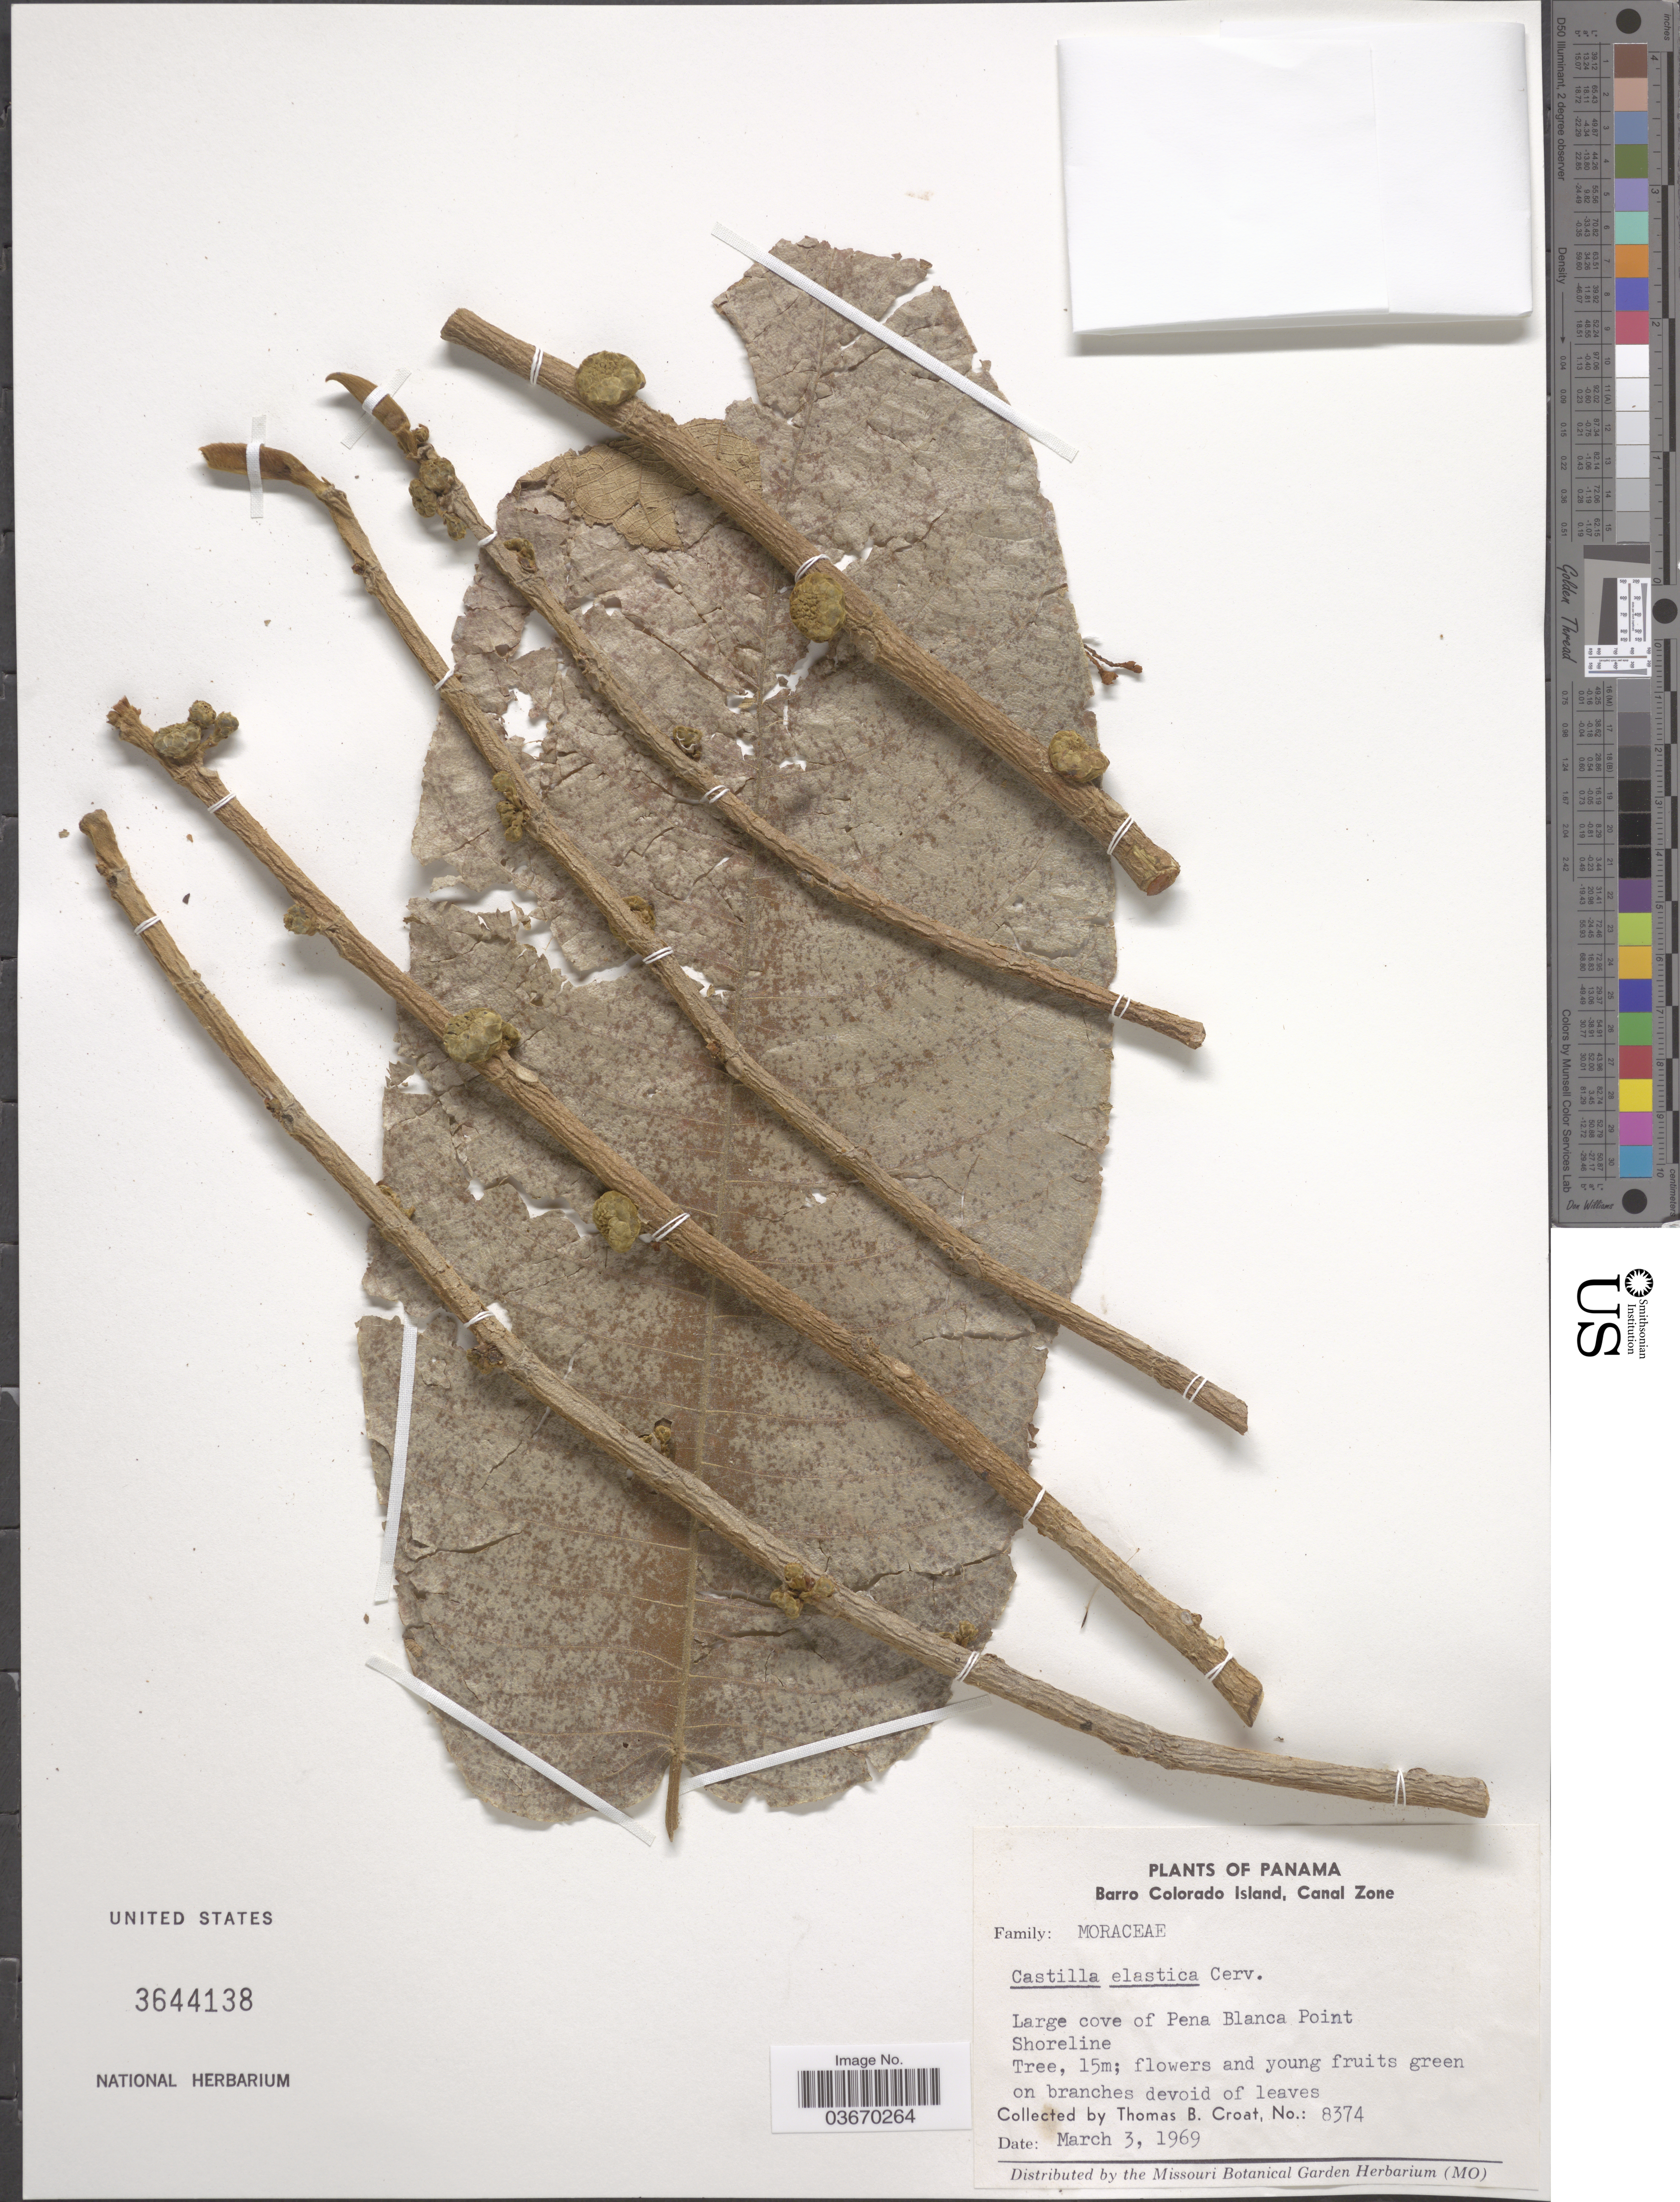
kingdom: Plantae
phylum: Tracheophyta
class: Magnoliopsida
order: Rosales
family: Moraceae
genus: Castilla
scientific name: Castilla elastica subsp. elastica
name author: Sessé ex Cerv.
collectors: T. B. Croat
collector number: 8374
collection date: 1969-03-03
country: Panama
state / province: Panamá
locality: Barro Colorado Island, Canal Zone. Large cove of Pena Blanca Point Shoreline.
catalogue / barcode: US 3644138